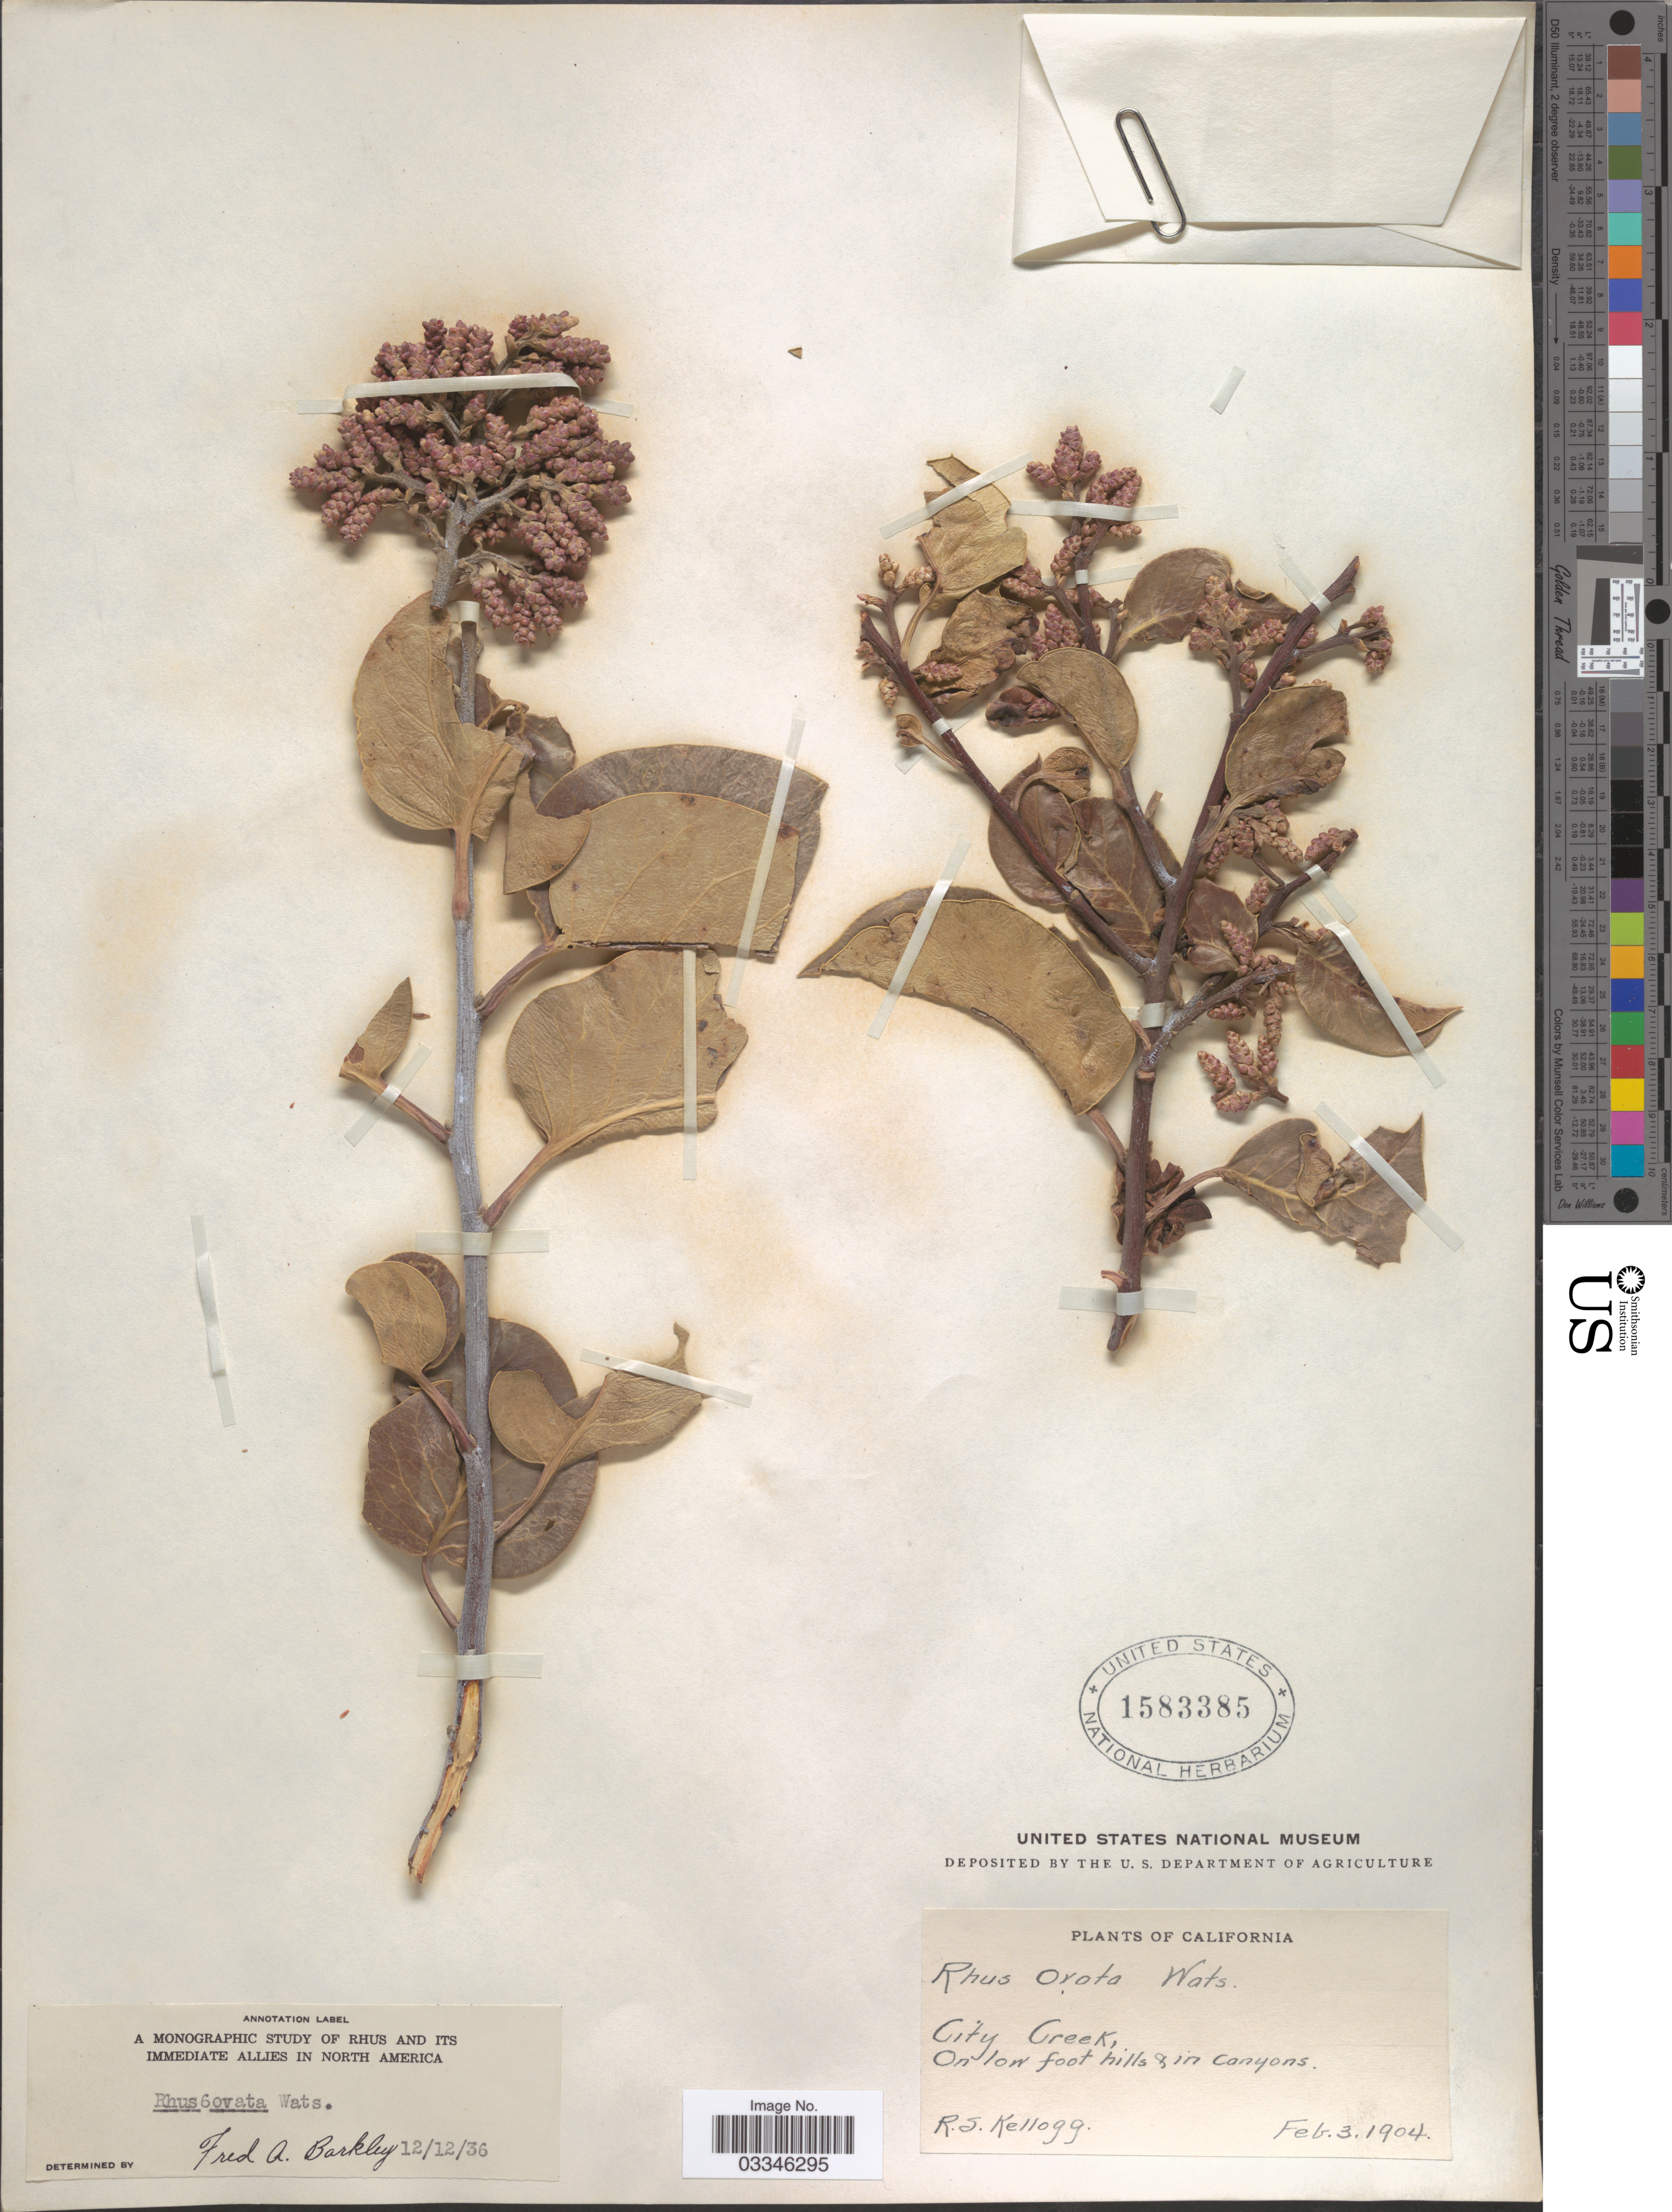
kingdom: Plantae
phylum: Tracheophyta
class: Magnoliopsida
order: Sapindales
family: Anacardiaceae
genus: Rhus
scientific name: Rhus ovata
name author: S. Watson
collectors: R. Kellogg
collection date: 1904-02-03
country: United States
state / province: California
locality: City Creek.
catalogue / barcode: US 1583385